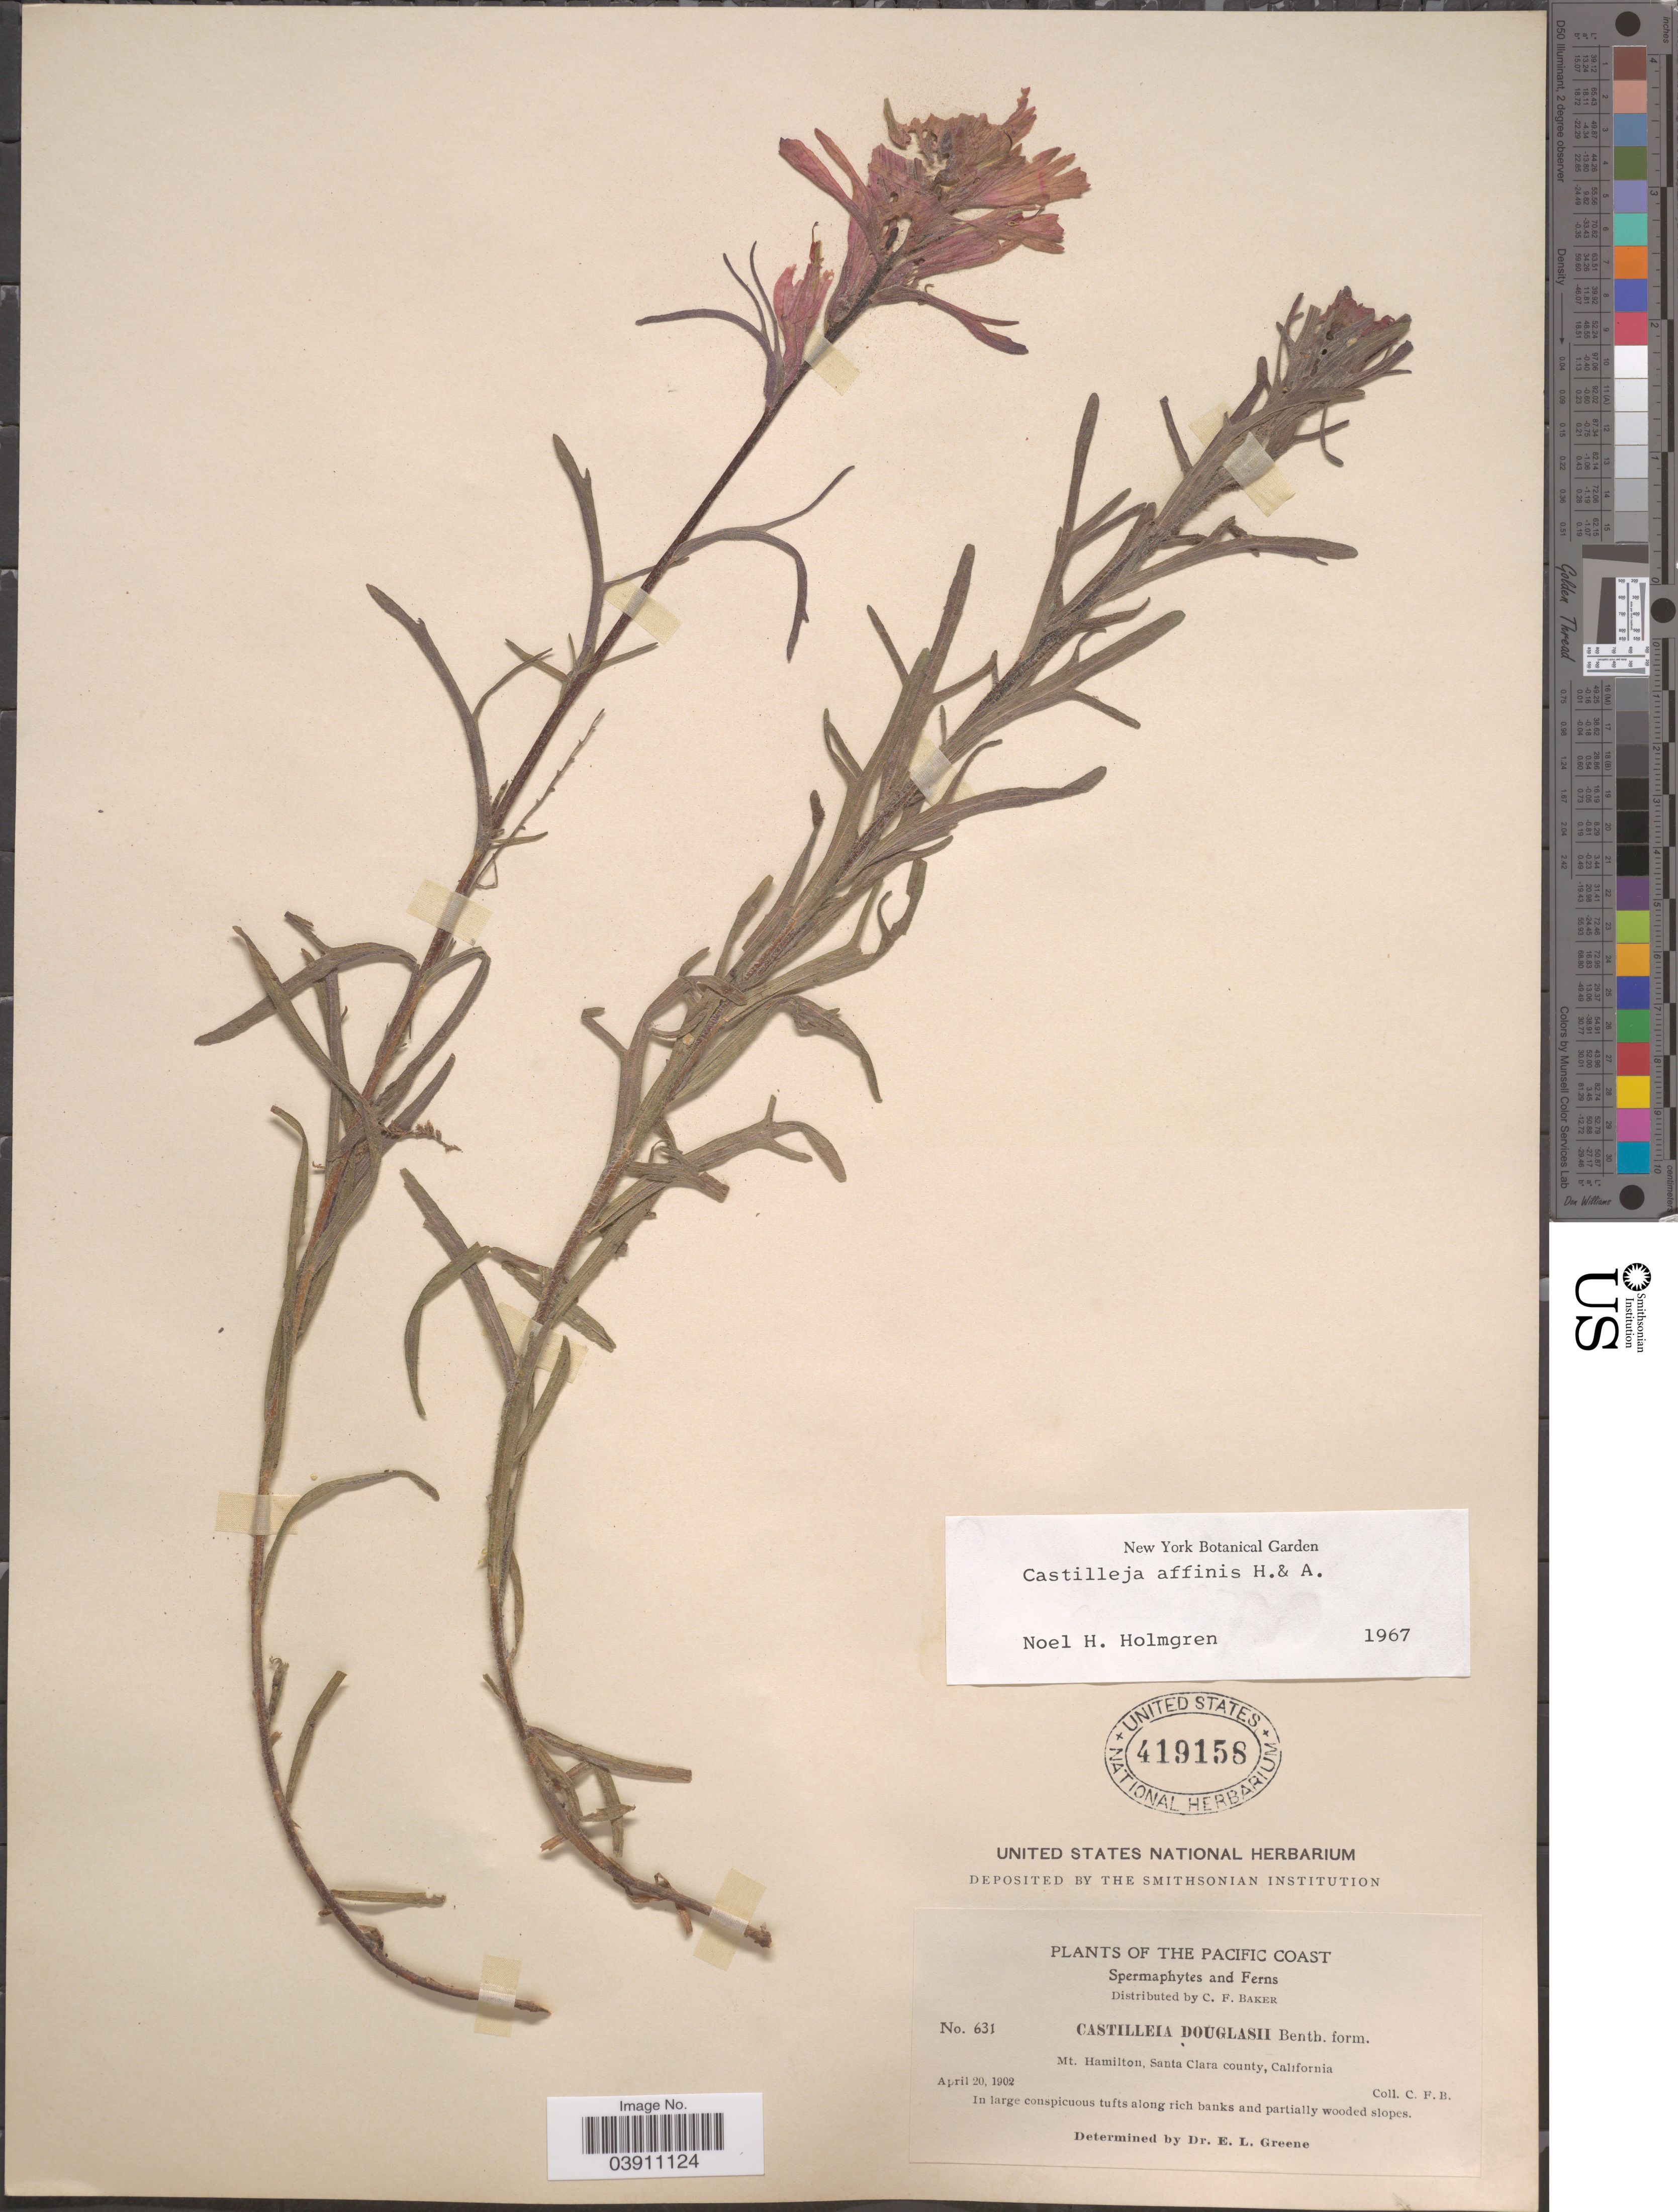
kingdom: Plantae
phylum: Tracheophyta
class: Magnoliopsida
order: Lamiales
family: Orobanchaceae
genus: Castilleja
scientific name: Castilleja affinis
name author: Hook. & Arn.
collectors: C. F. Baker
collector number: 631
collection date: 1902-04-20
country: United States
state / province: California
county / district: Santa Clara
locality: The Pacific Coast. Mt. Hamilton, Santa Clara county.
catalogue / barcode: US 419158